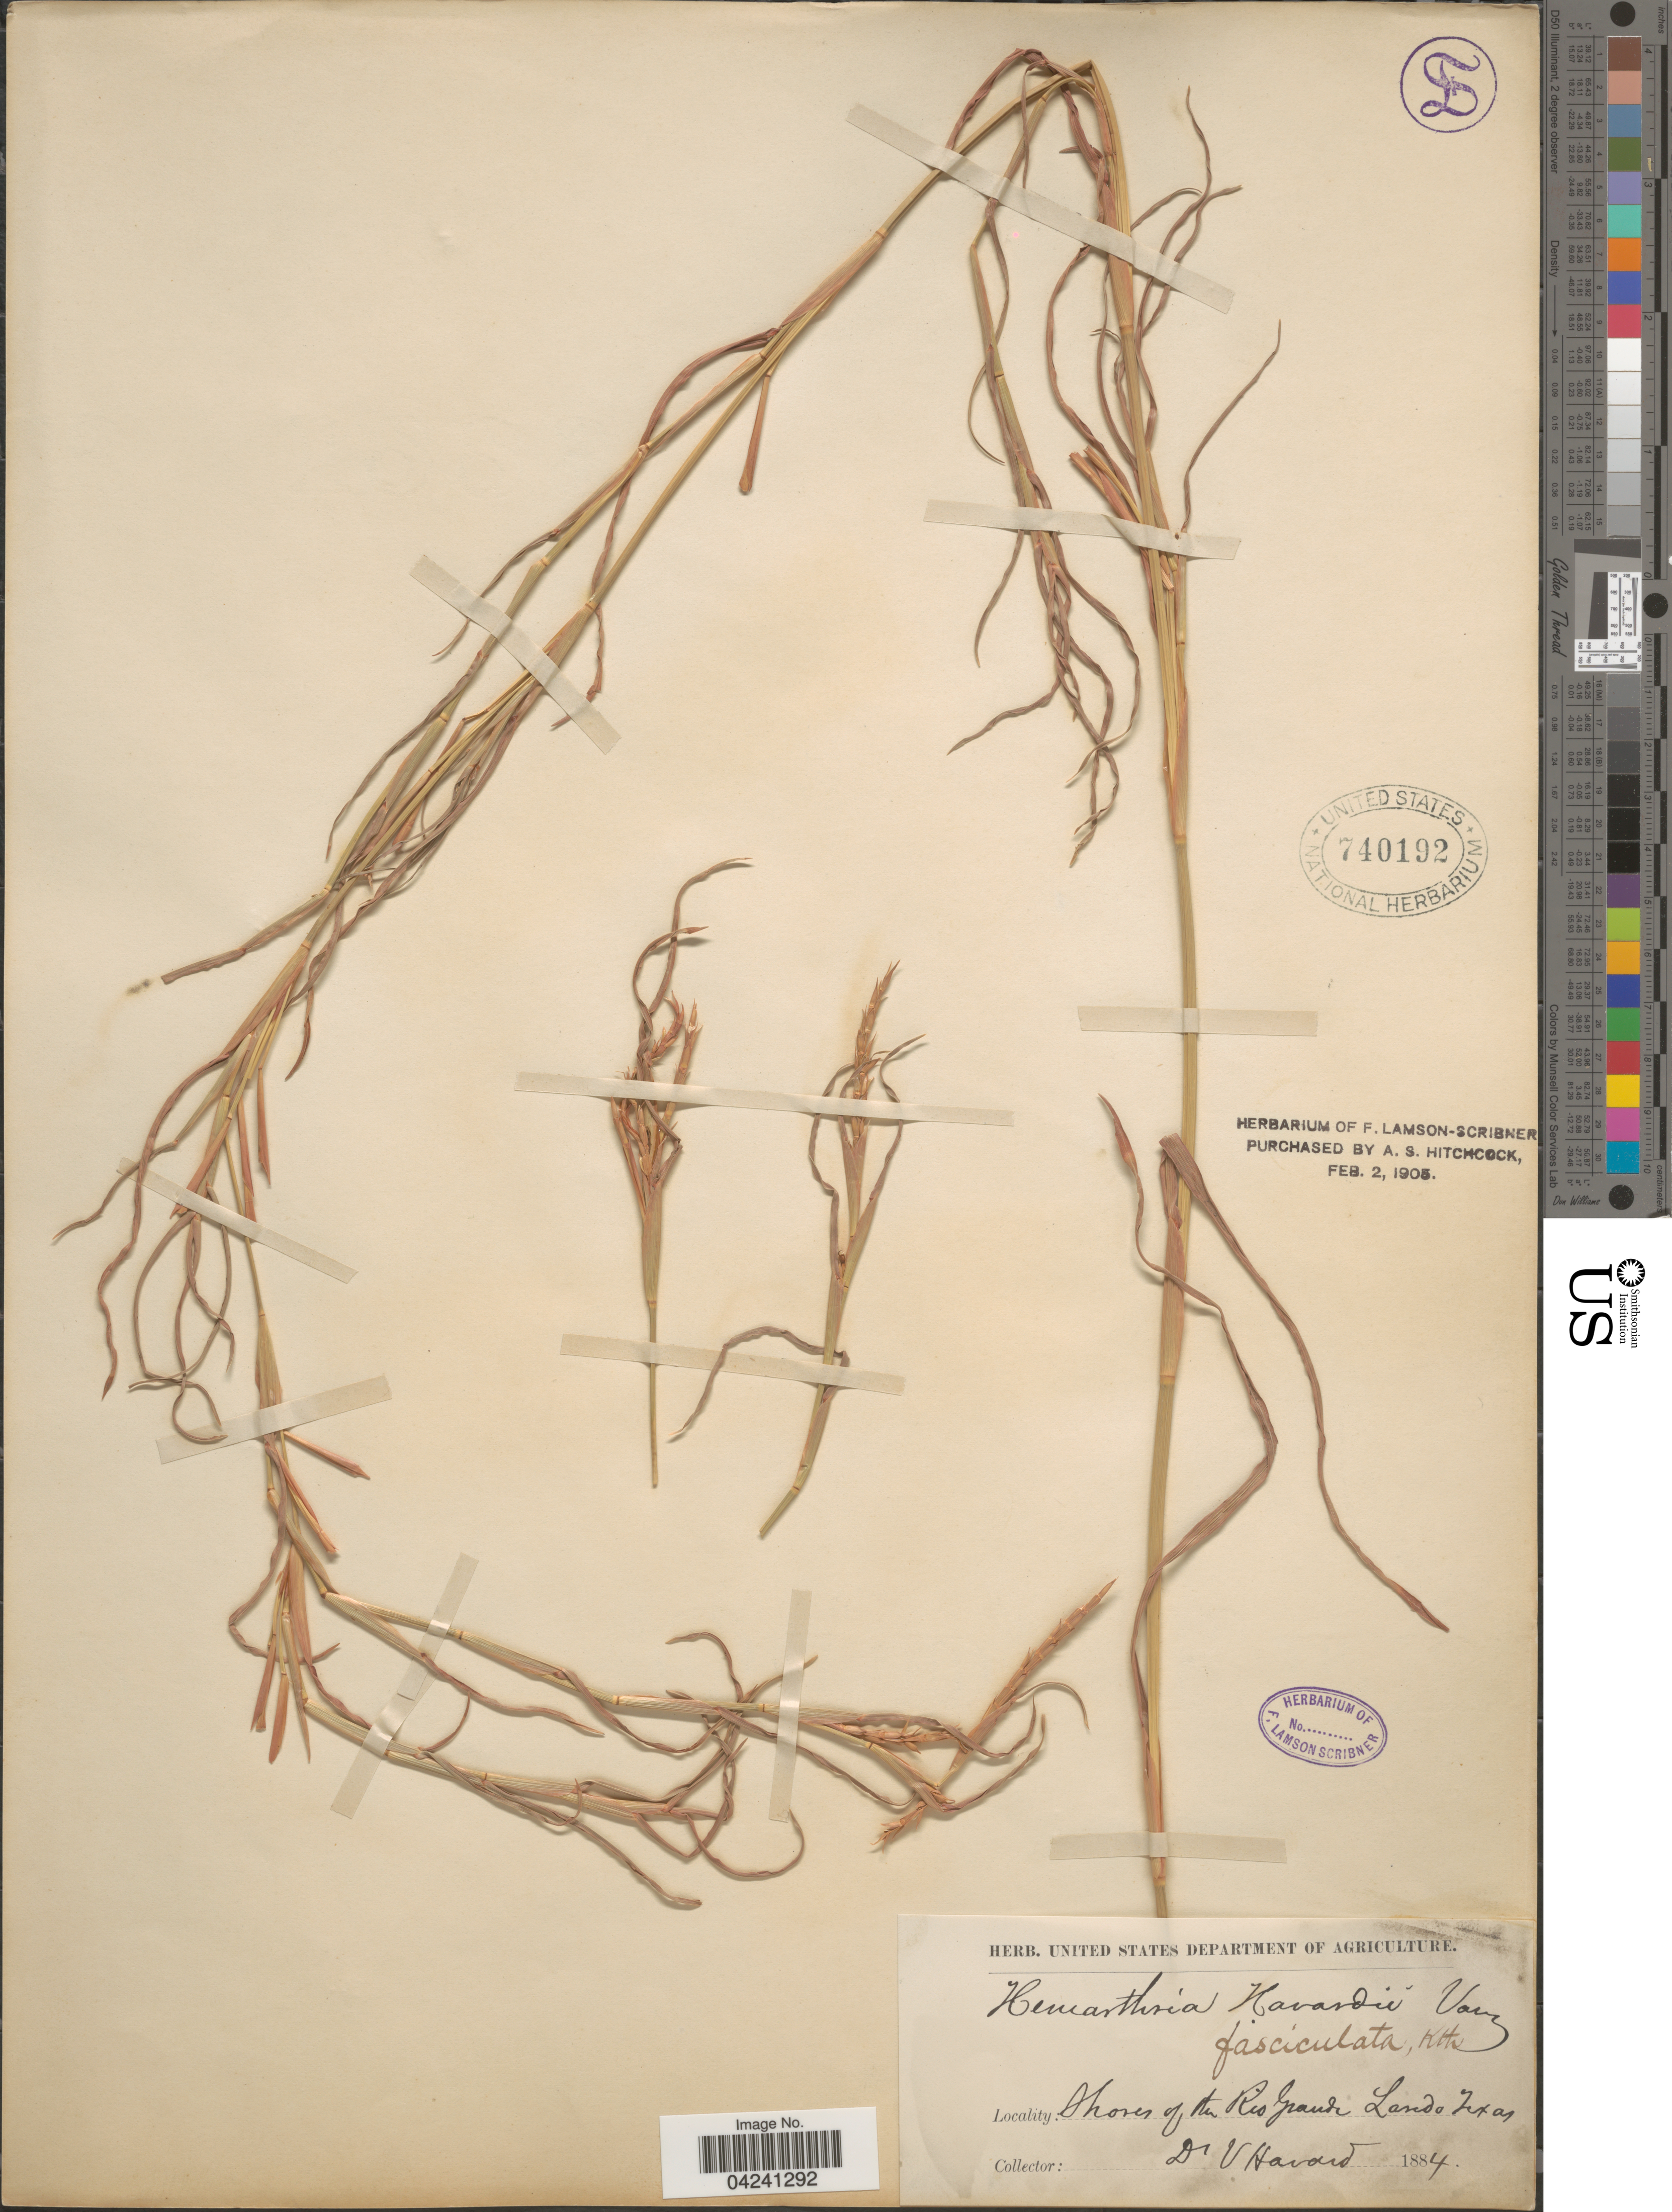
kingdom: Plantae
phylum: Tracheophyta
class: Liliopsida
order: Poales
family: Poaceae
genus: Hemarthria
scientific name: Hemarthria altissima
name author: (Poir.) Stapf & C. E. Hubb.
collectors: V. Havard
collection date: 1884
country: United States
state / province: Texas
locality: Shores of the Rio Grande Laredo.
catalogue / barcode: US 740192